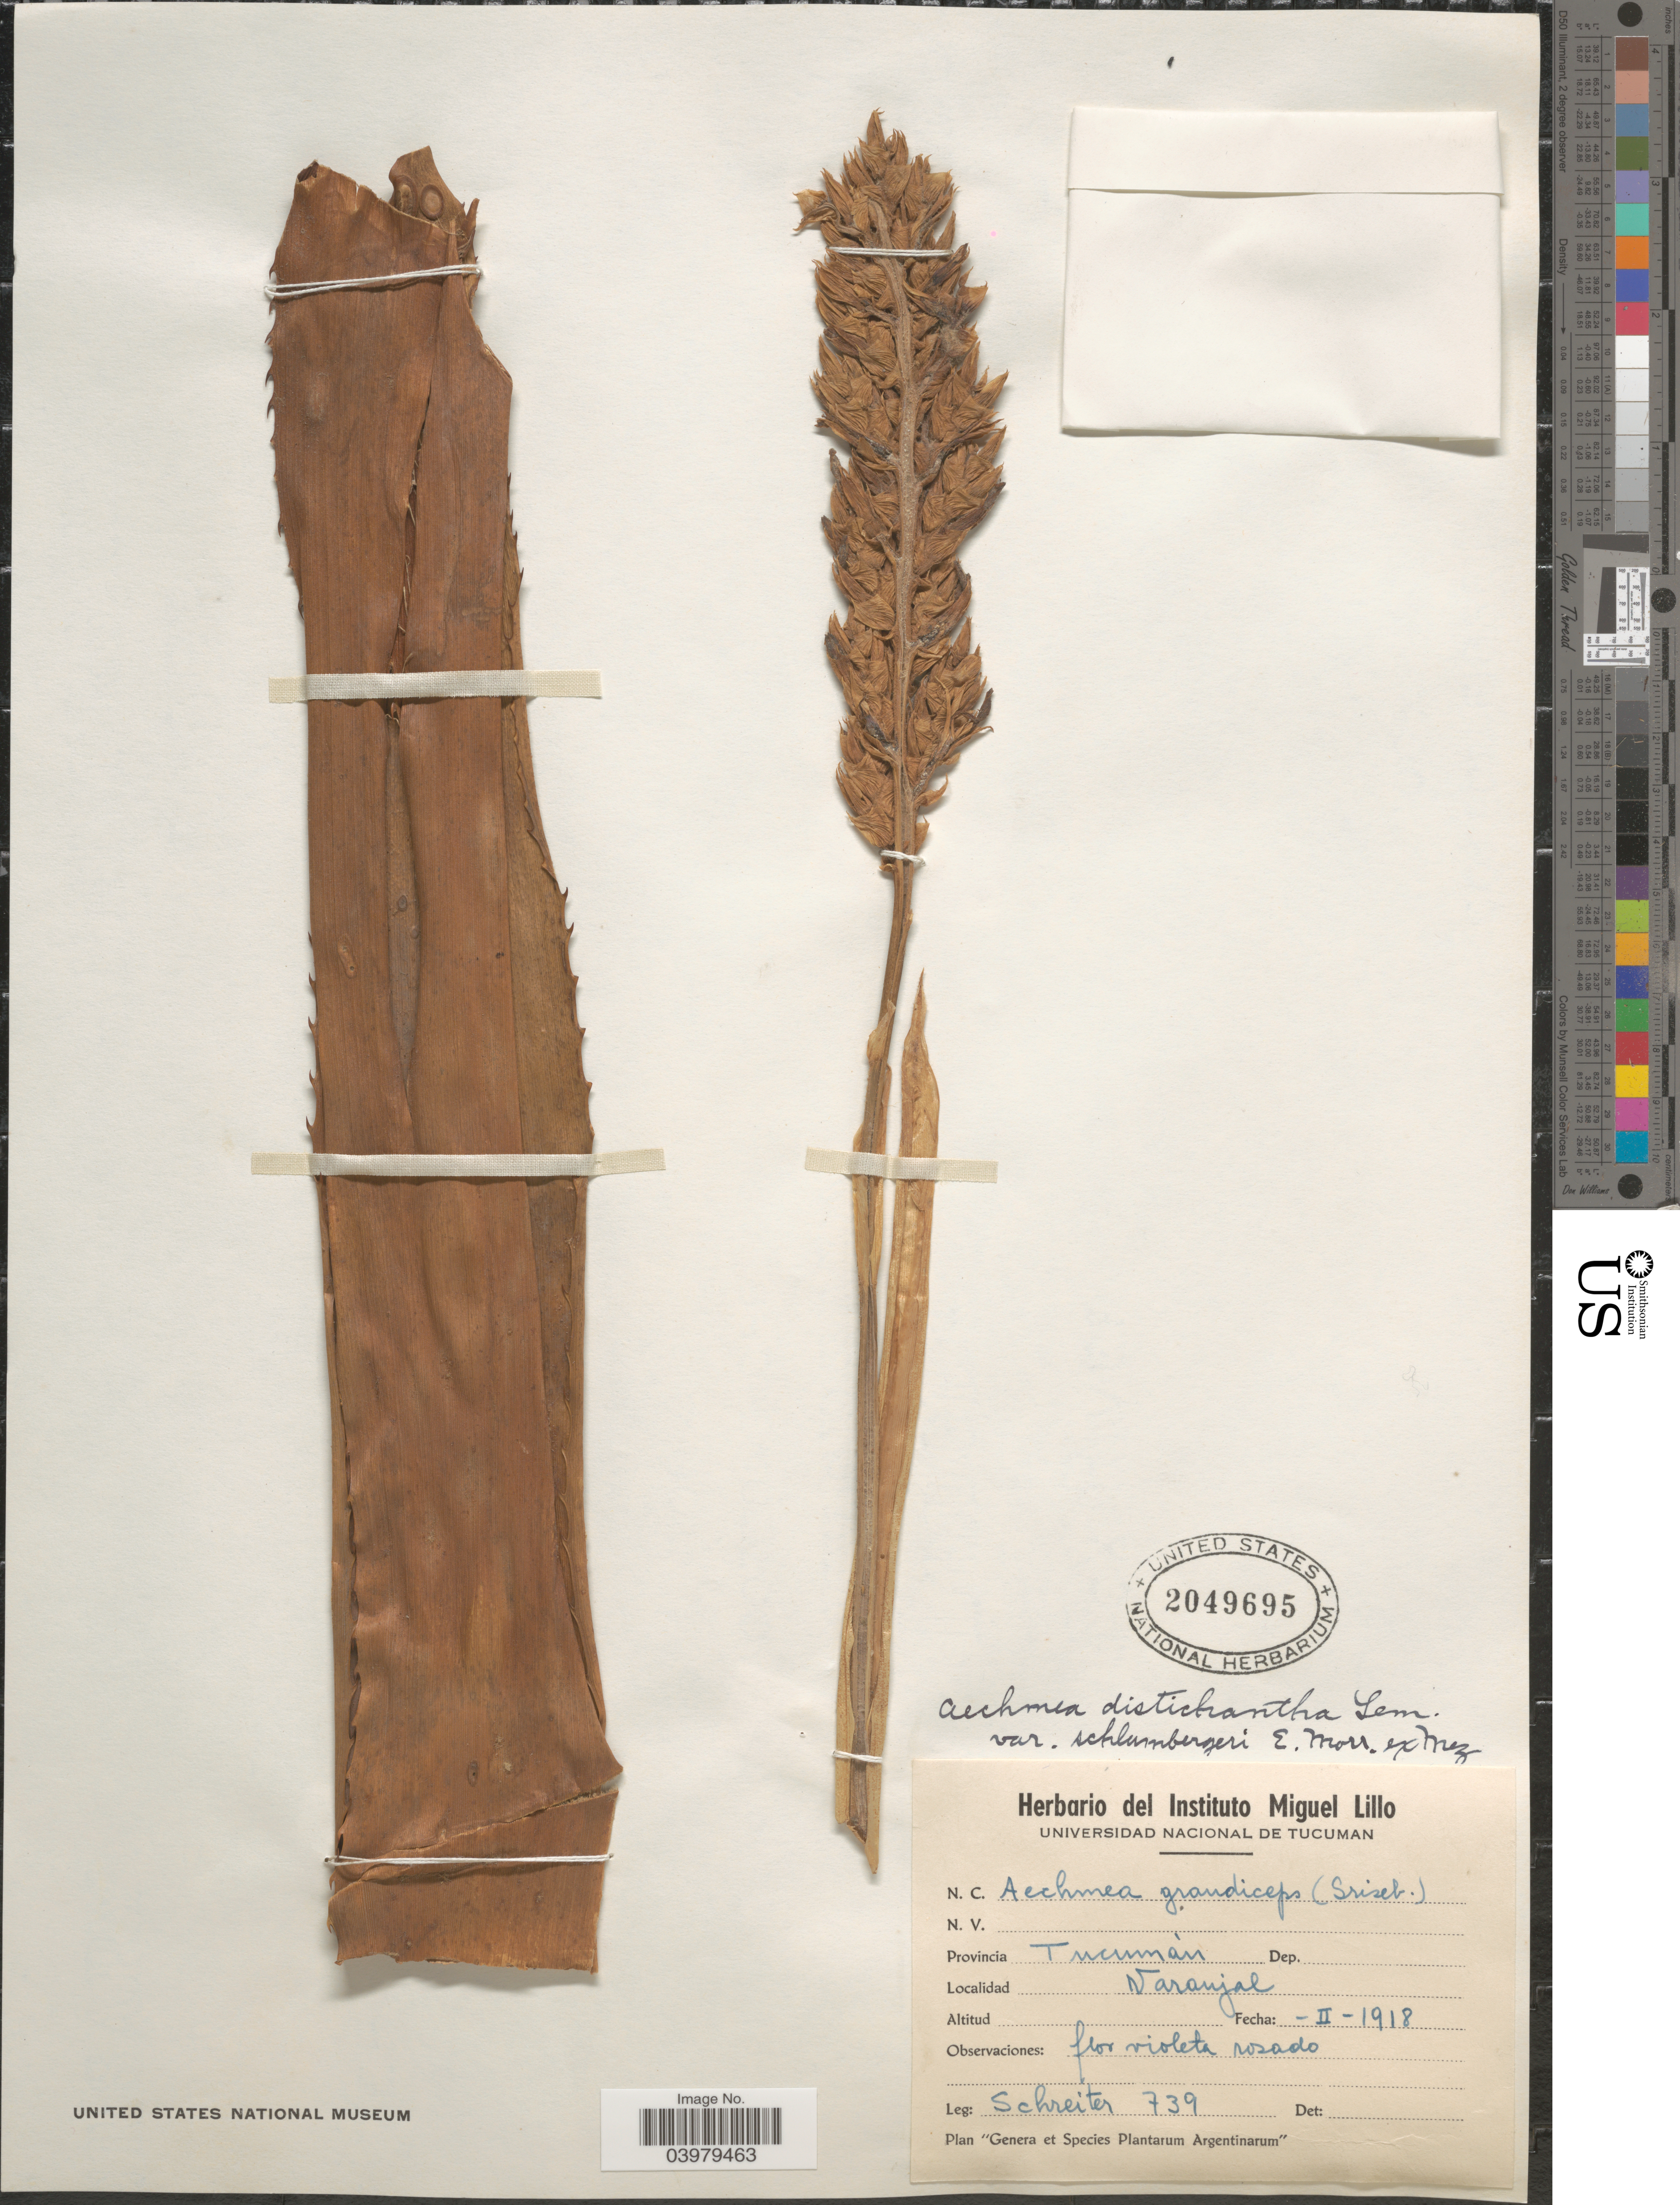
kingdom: Plantae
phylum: Tracheophyta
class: Liliopsida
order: Poales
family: Bromeliaceae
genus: Aechmea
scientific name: Aechmea distichantha var. schlumbergeri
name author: É. Morren ex Mez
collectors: -. Schreiter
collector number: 739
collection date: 1918-02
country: Argentina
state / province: Tucuman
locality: Varanjal.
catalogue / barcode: US 2049695